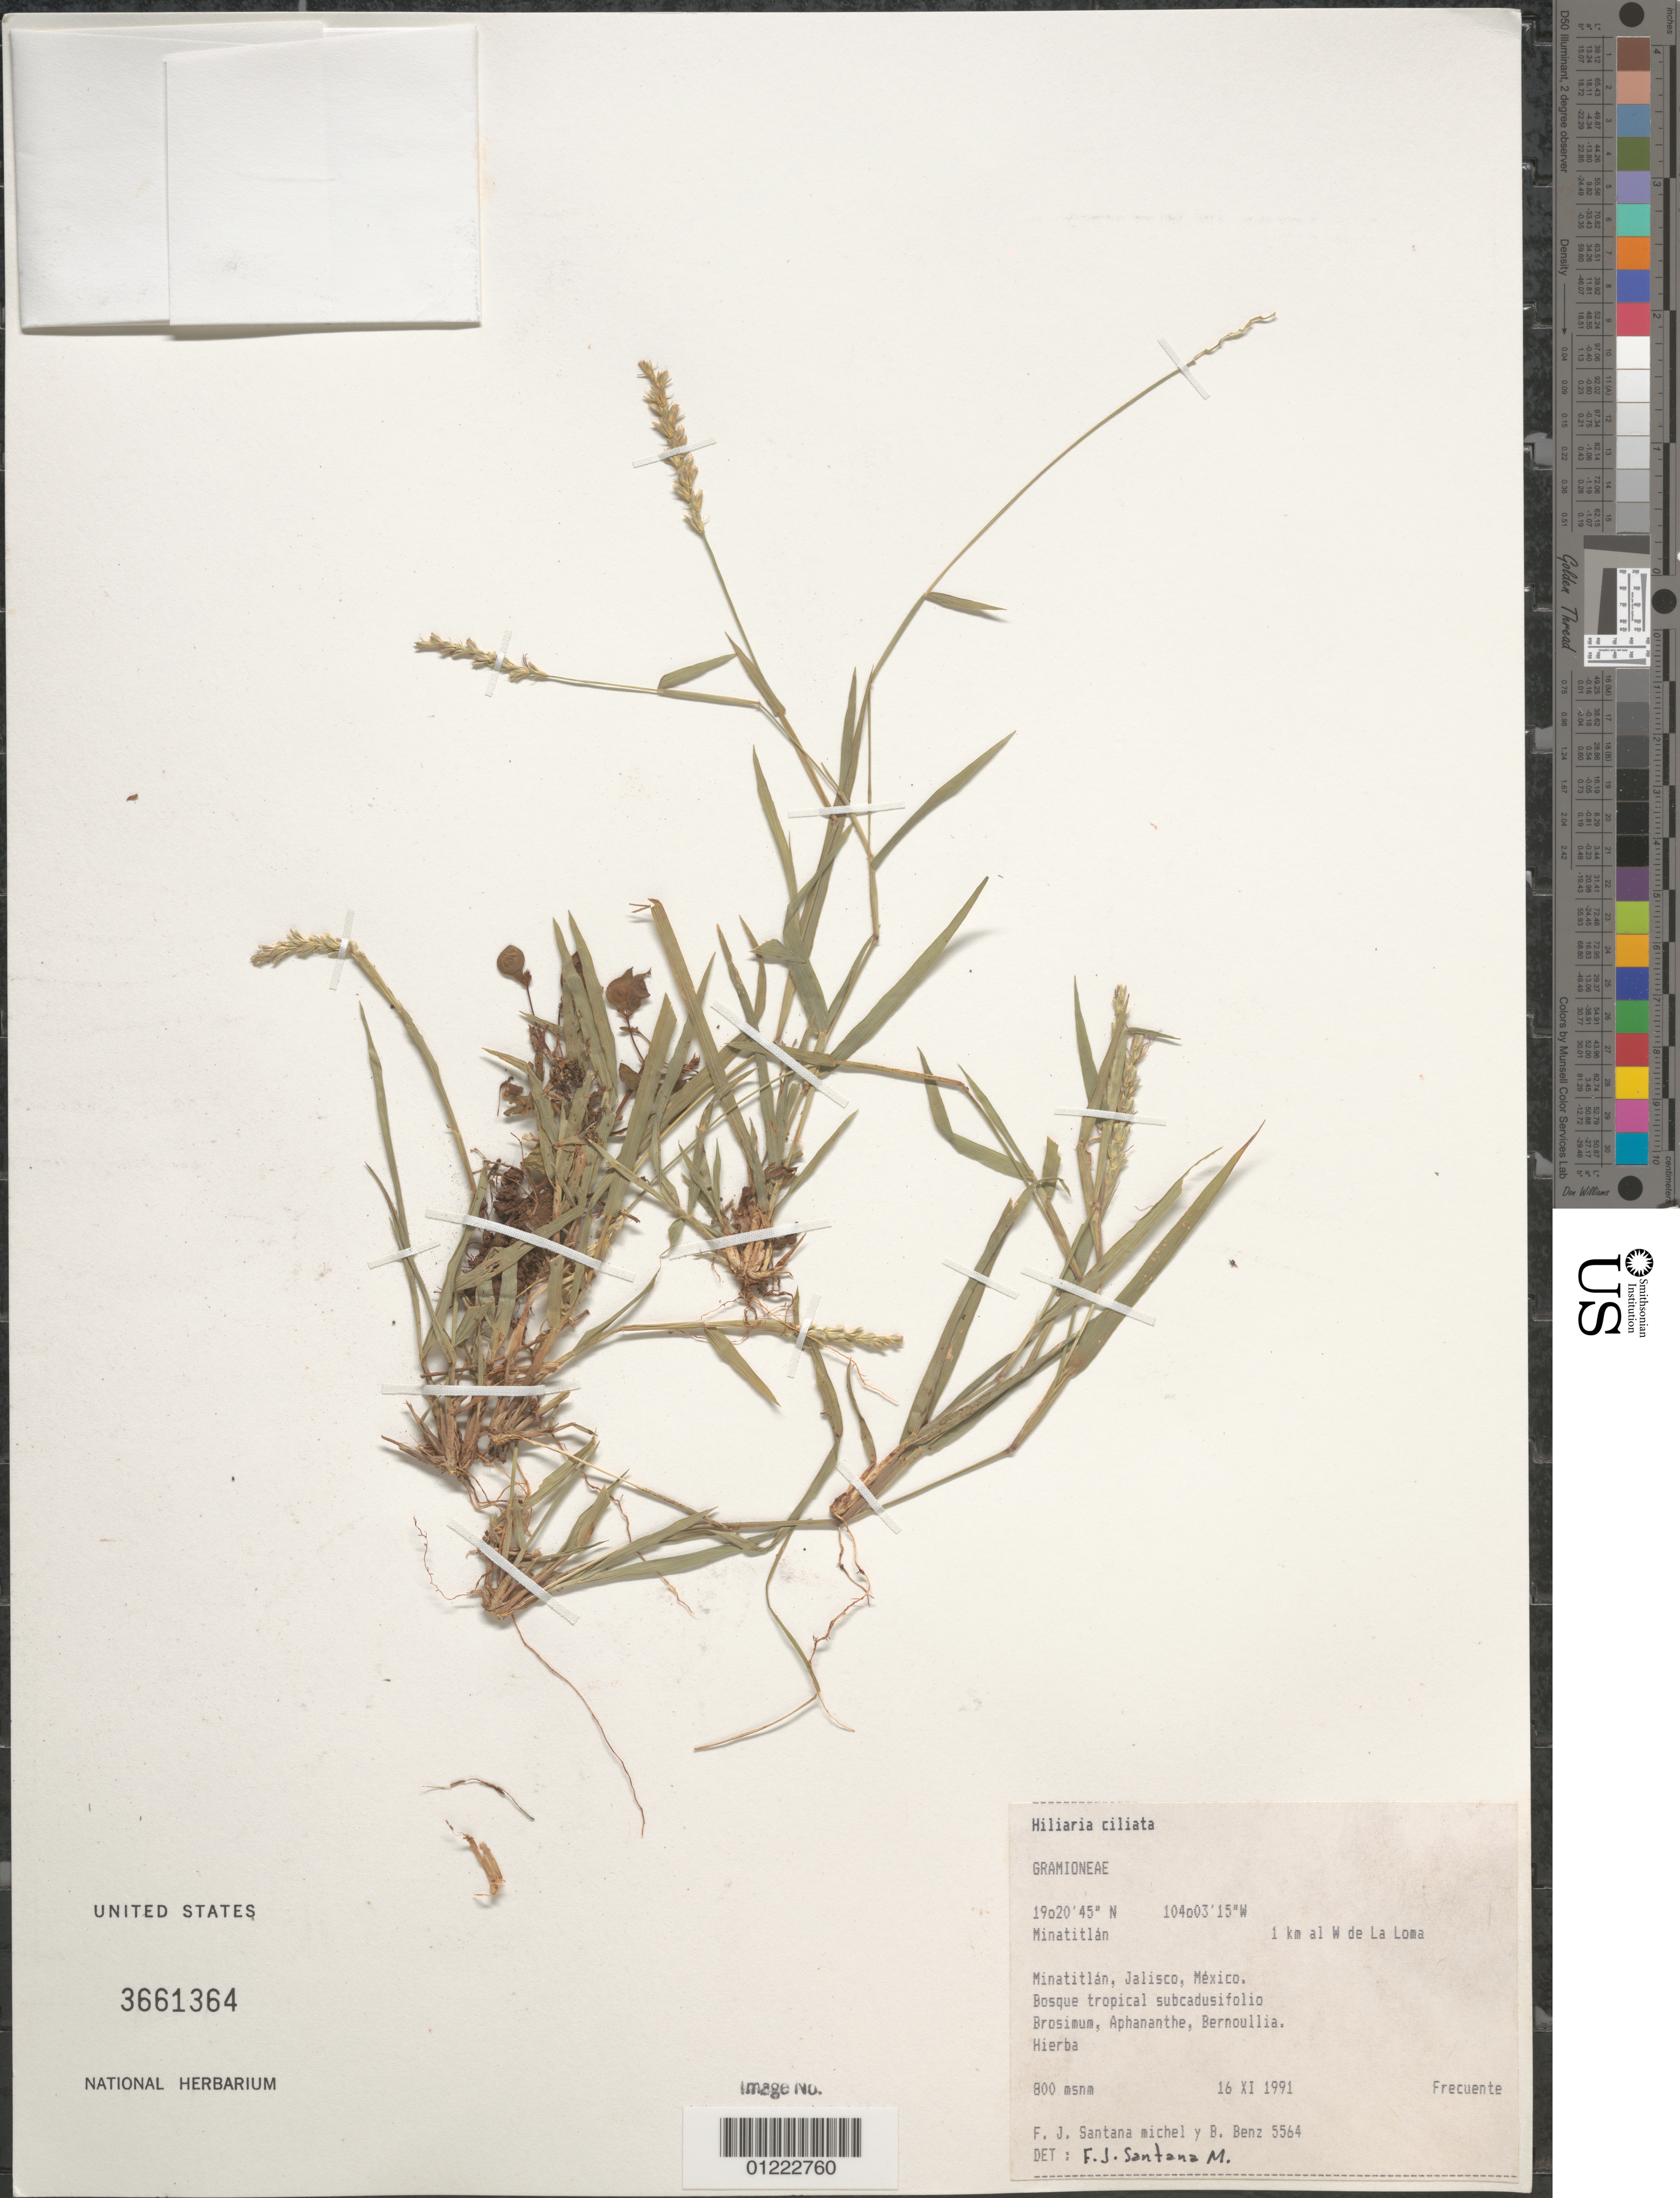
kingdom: Plantae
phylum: Tracheophyta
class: Liliopsida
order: Poales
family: Poaceae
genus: Hilaria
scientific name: Hilaria ciliata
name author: (Scribn.) Nash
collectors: F. J. Santana M. & B. Benz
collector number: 5564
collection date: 1991-11-16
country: Mexico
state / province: Jalisco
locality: Hinatitlán, 1 km al W de La Loma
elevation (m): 800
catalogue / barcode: US 3661364